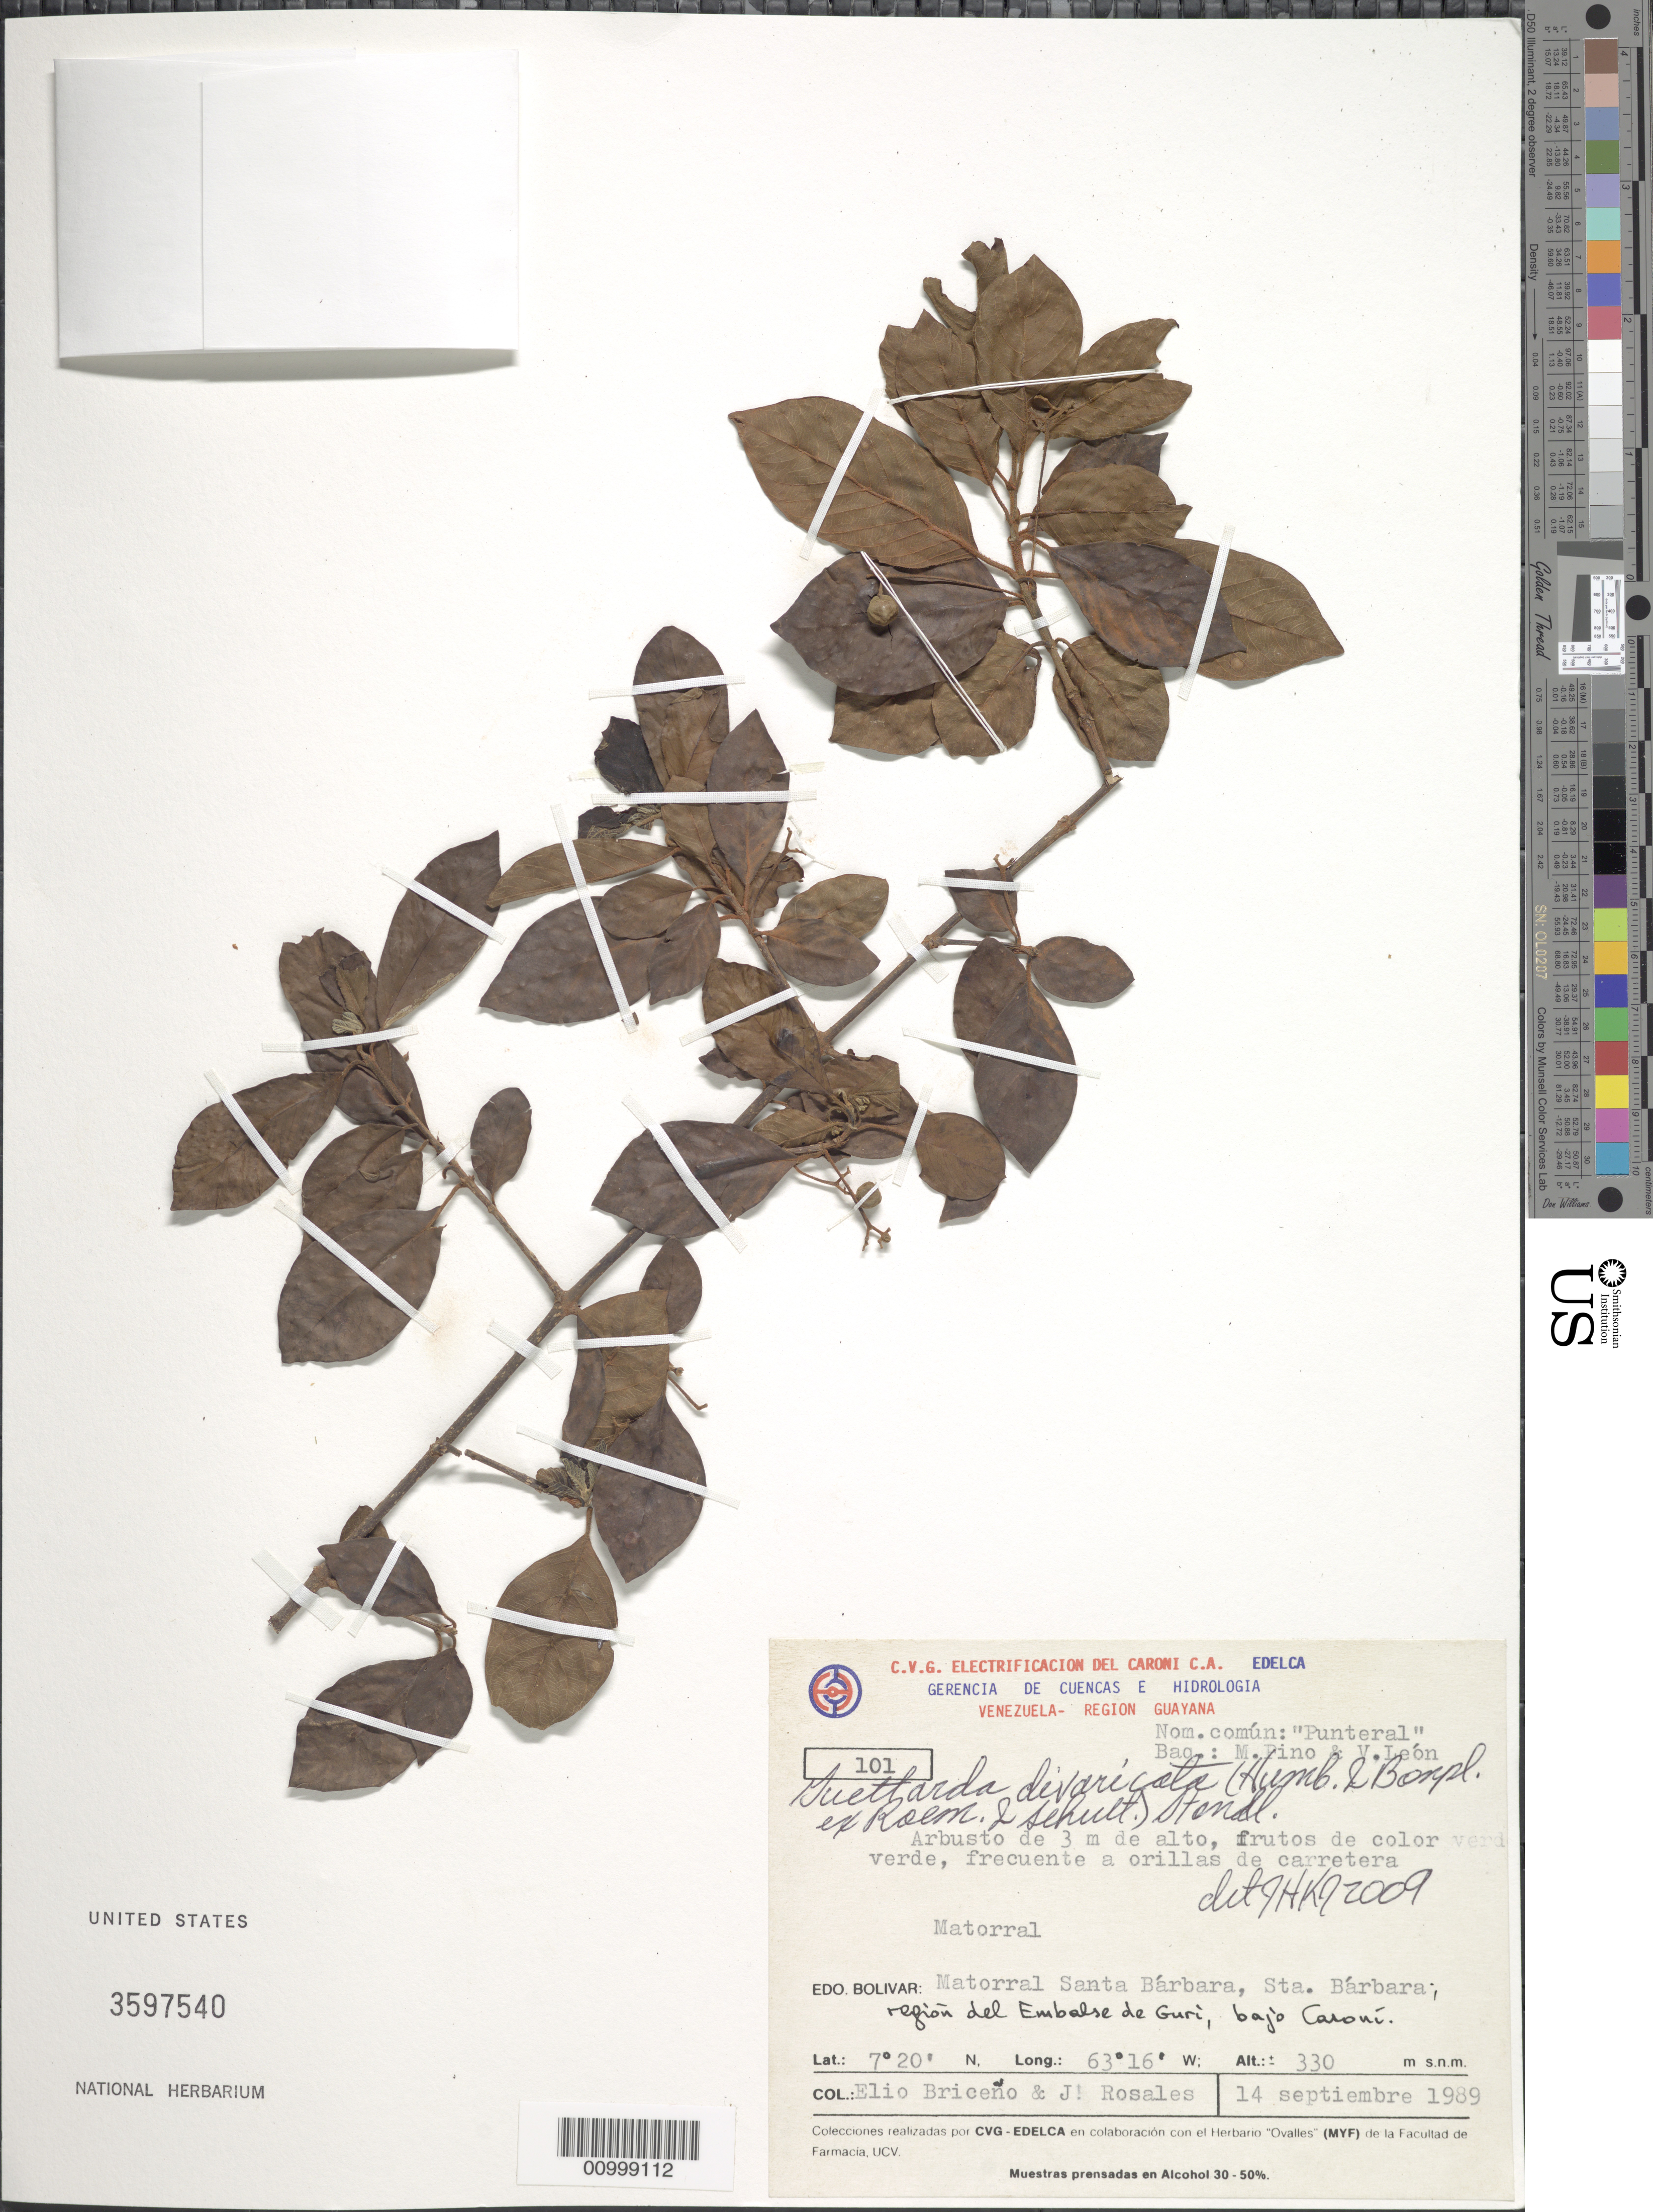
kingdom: Plantae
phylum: Tracheophyta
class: Magnoliopsida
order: Gentianales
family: Rubiaceae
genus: Guettarda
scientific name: Guettarda divaricata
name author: (Humb. & Bonpl. ex Roem. & Schult.) Standl.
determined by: Kirkbride, J. H.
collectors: E. Briceño & J. Rosales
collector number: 101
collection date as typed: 14-Sep-89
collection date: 1989-09-14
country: Venezuela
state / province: Bolívar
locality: Matorral Santa Barbara, Sta. Barbara; region del Embalse de Guri, bajo Caroni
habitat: Matorral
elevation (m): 330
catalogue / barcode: US 3597540